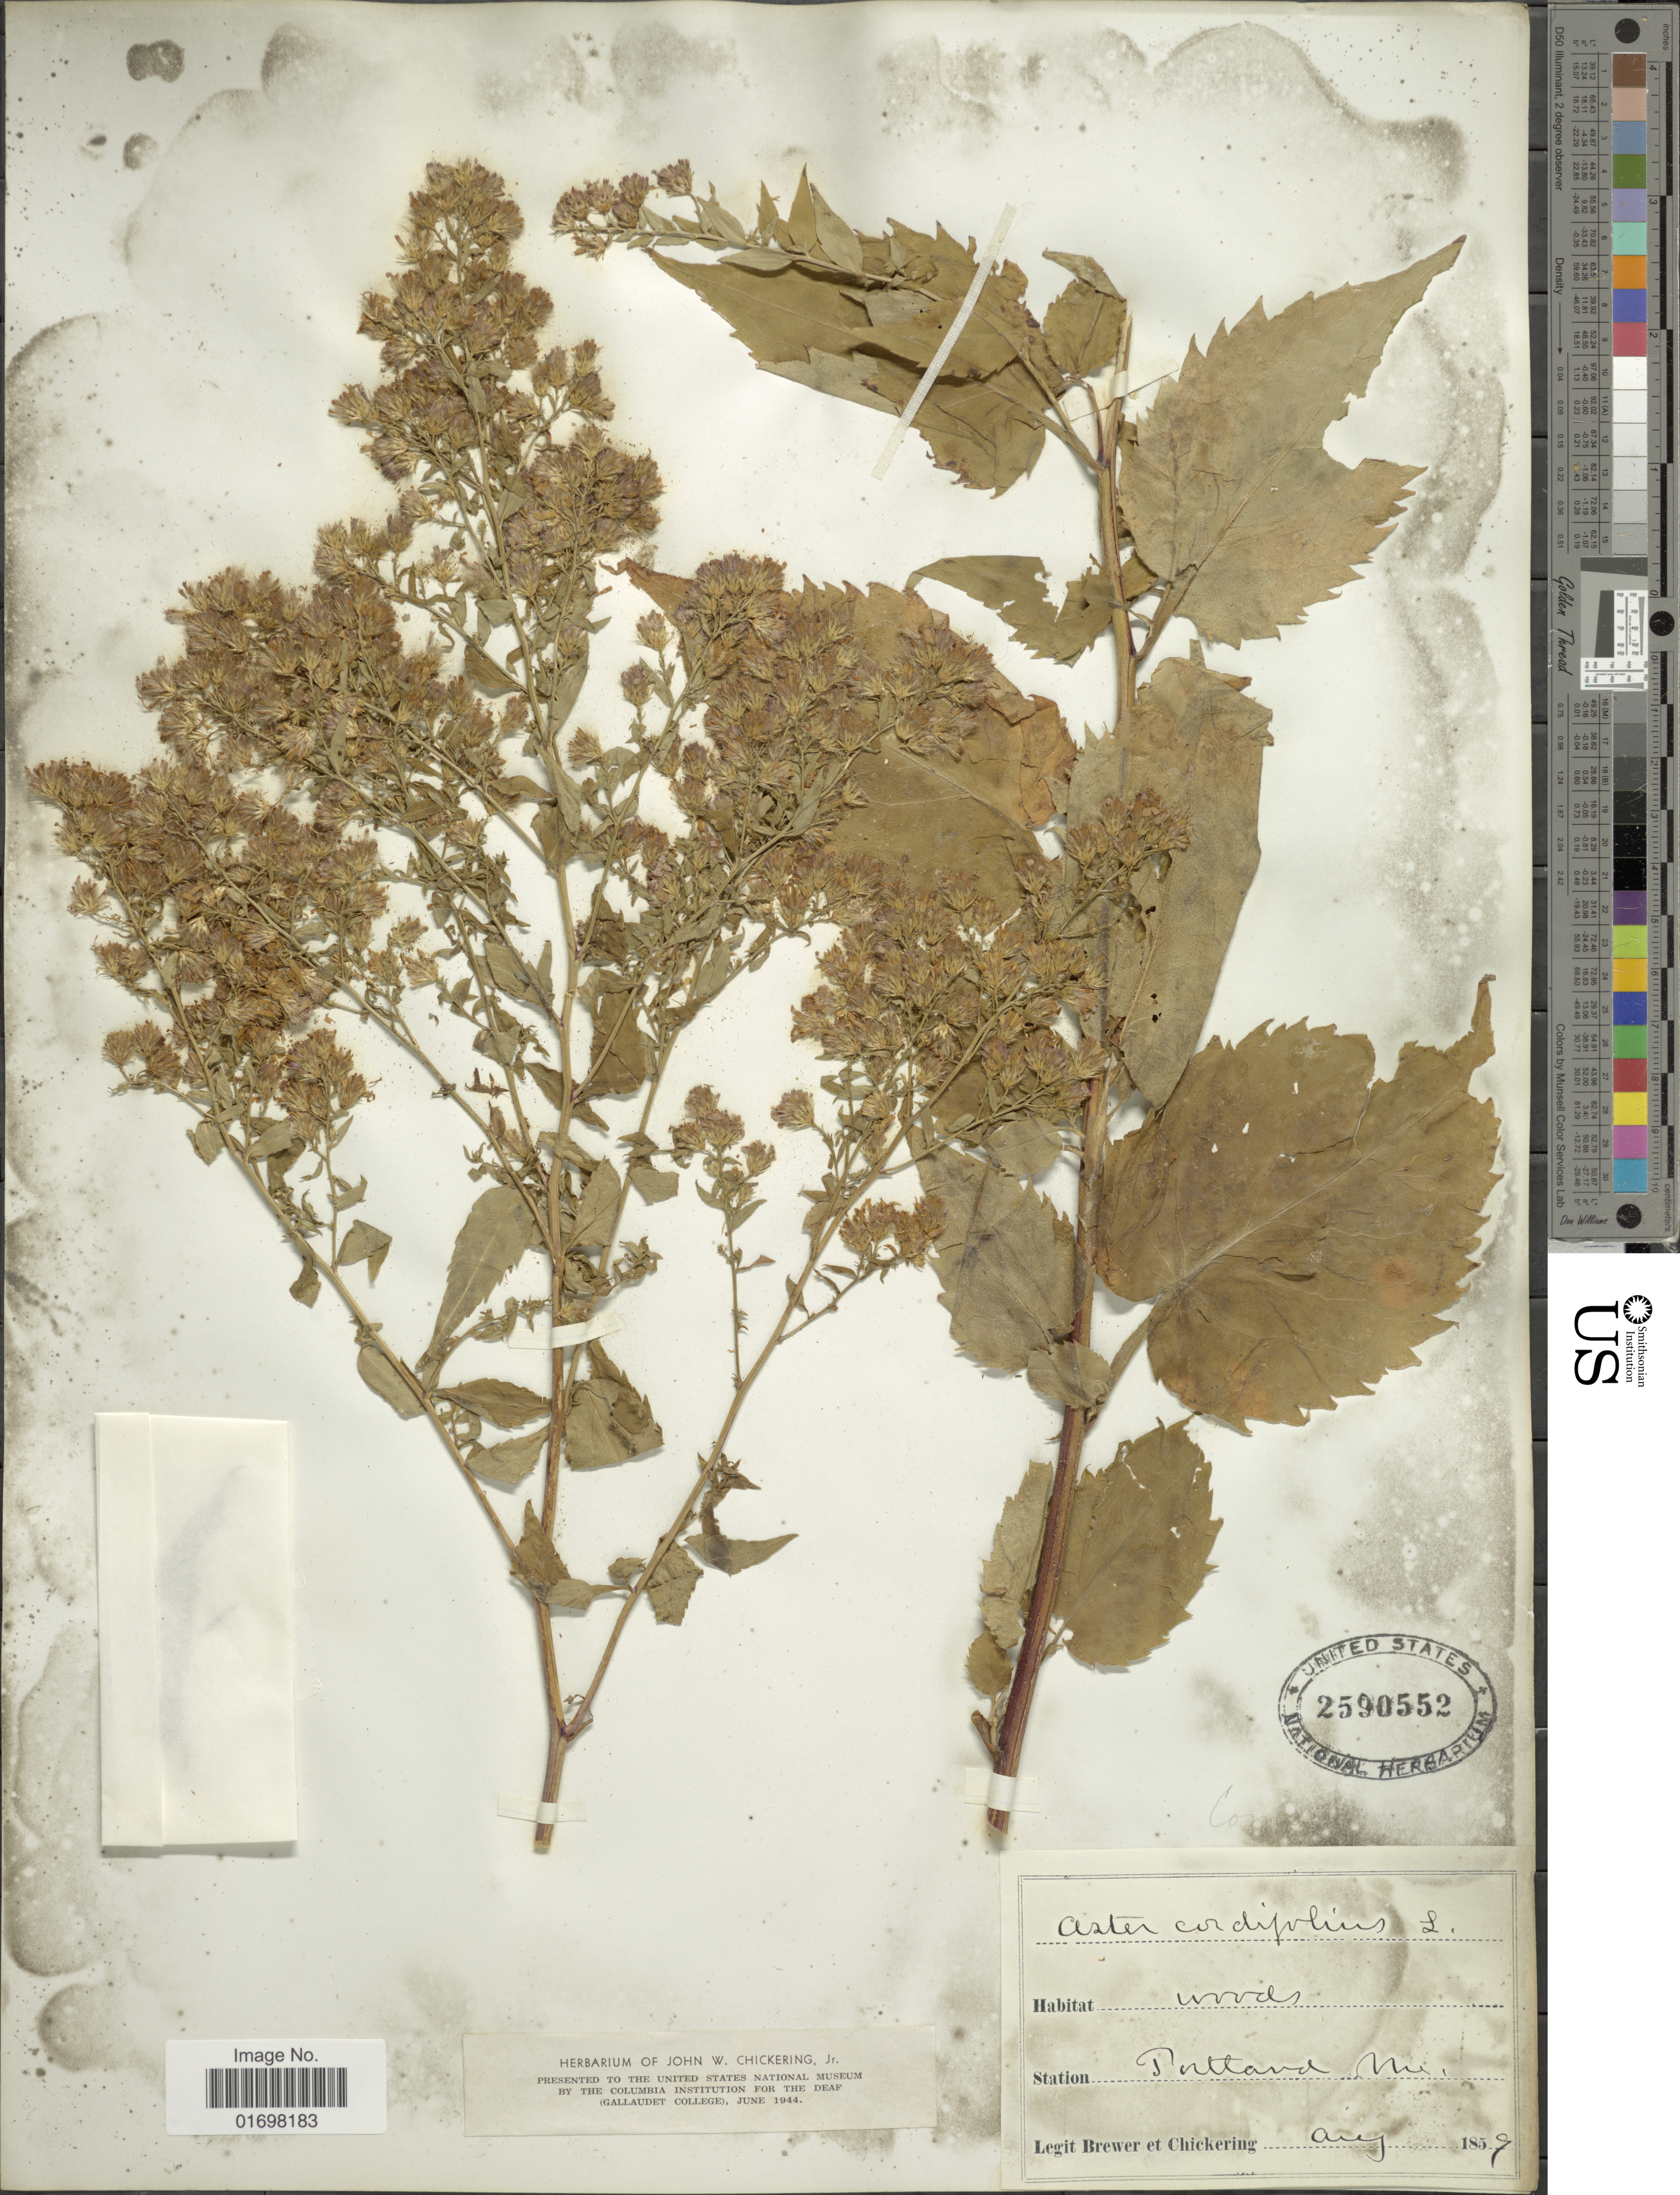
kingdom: Plantae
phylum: Tracheophyta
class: Magnoliopsida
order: Asterales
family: Asteraceae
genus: Symphyotrichum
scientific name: Symphyotrichum cordifolium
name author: (L.) G.L. Nesom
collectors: -. Brewer & -. Chickering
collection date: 1857-08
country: United States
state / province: Maine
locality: Portland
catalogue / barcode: US 2590552